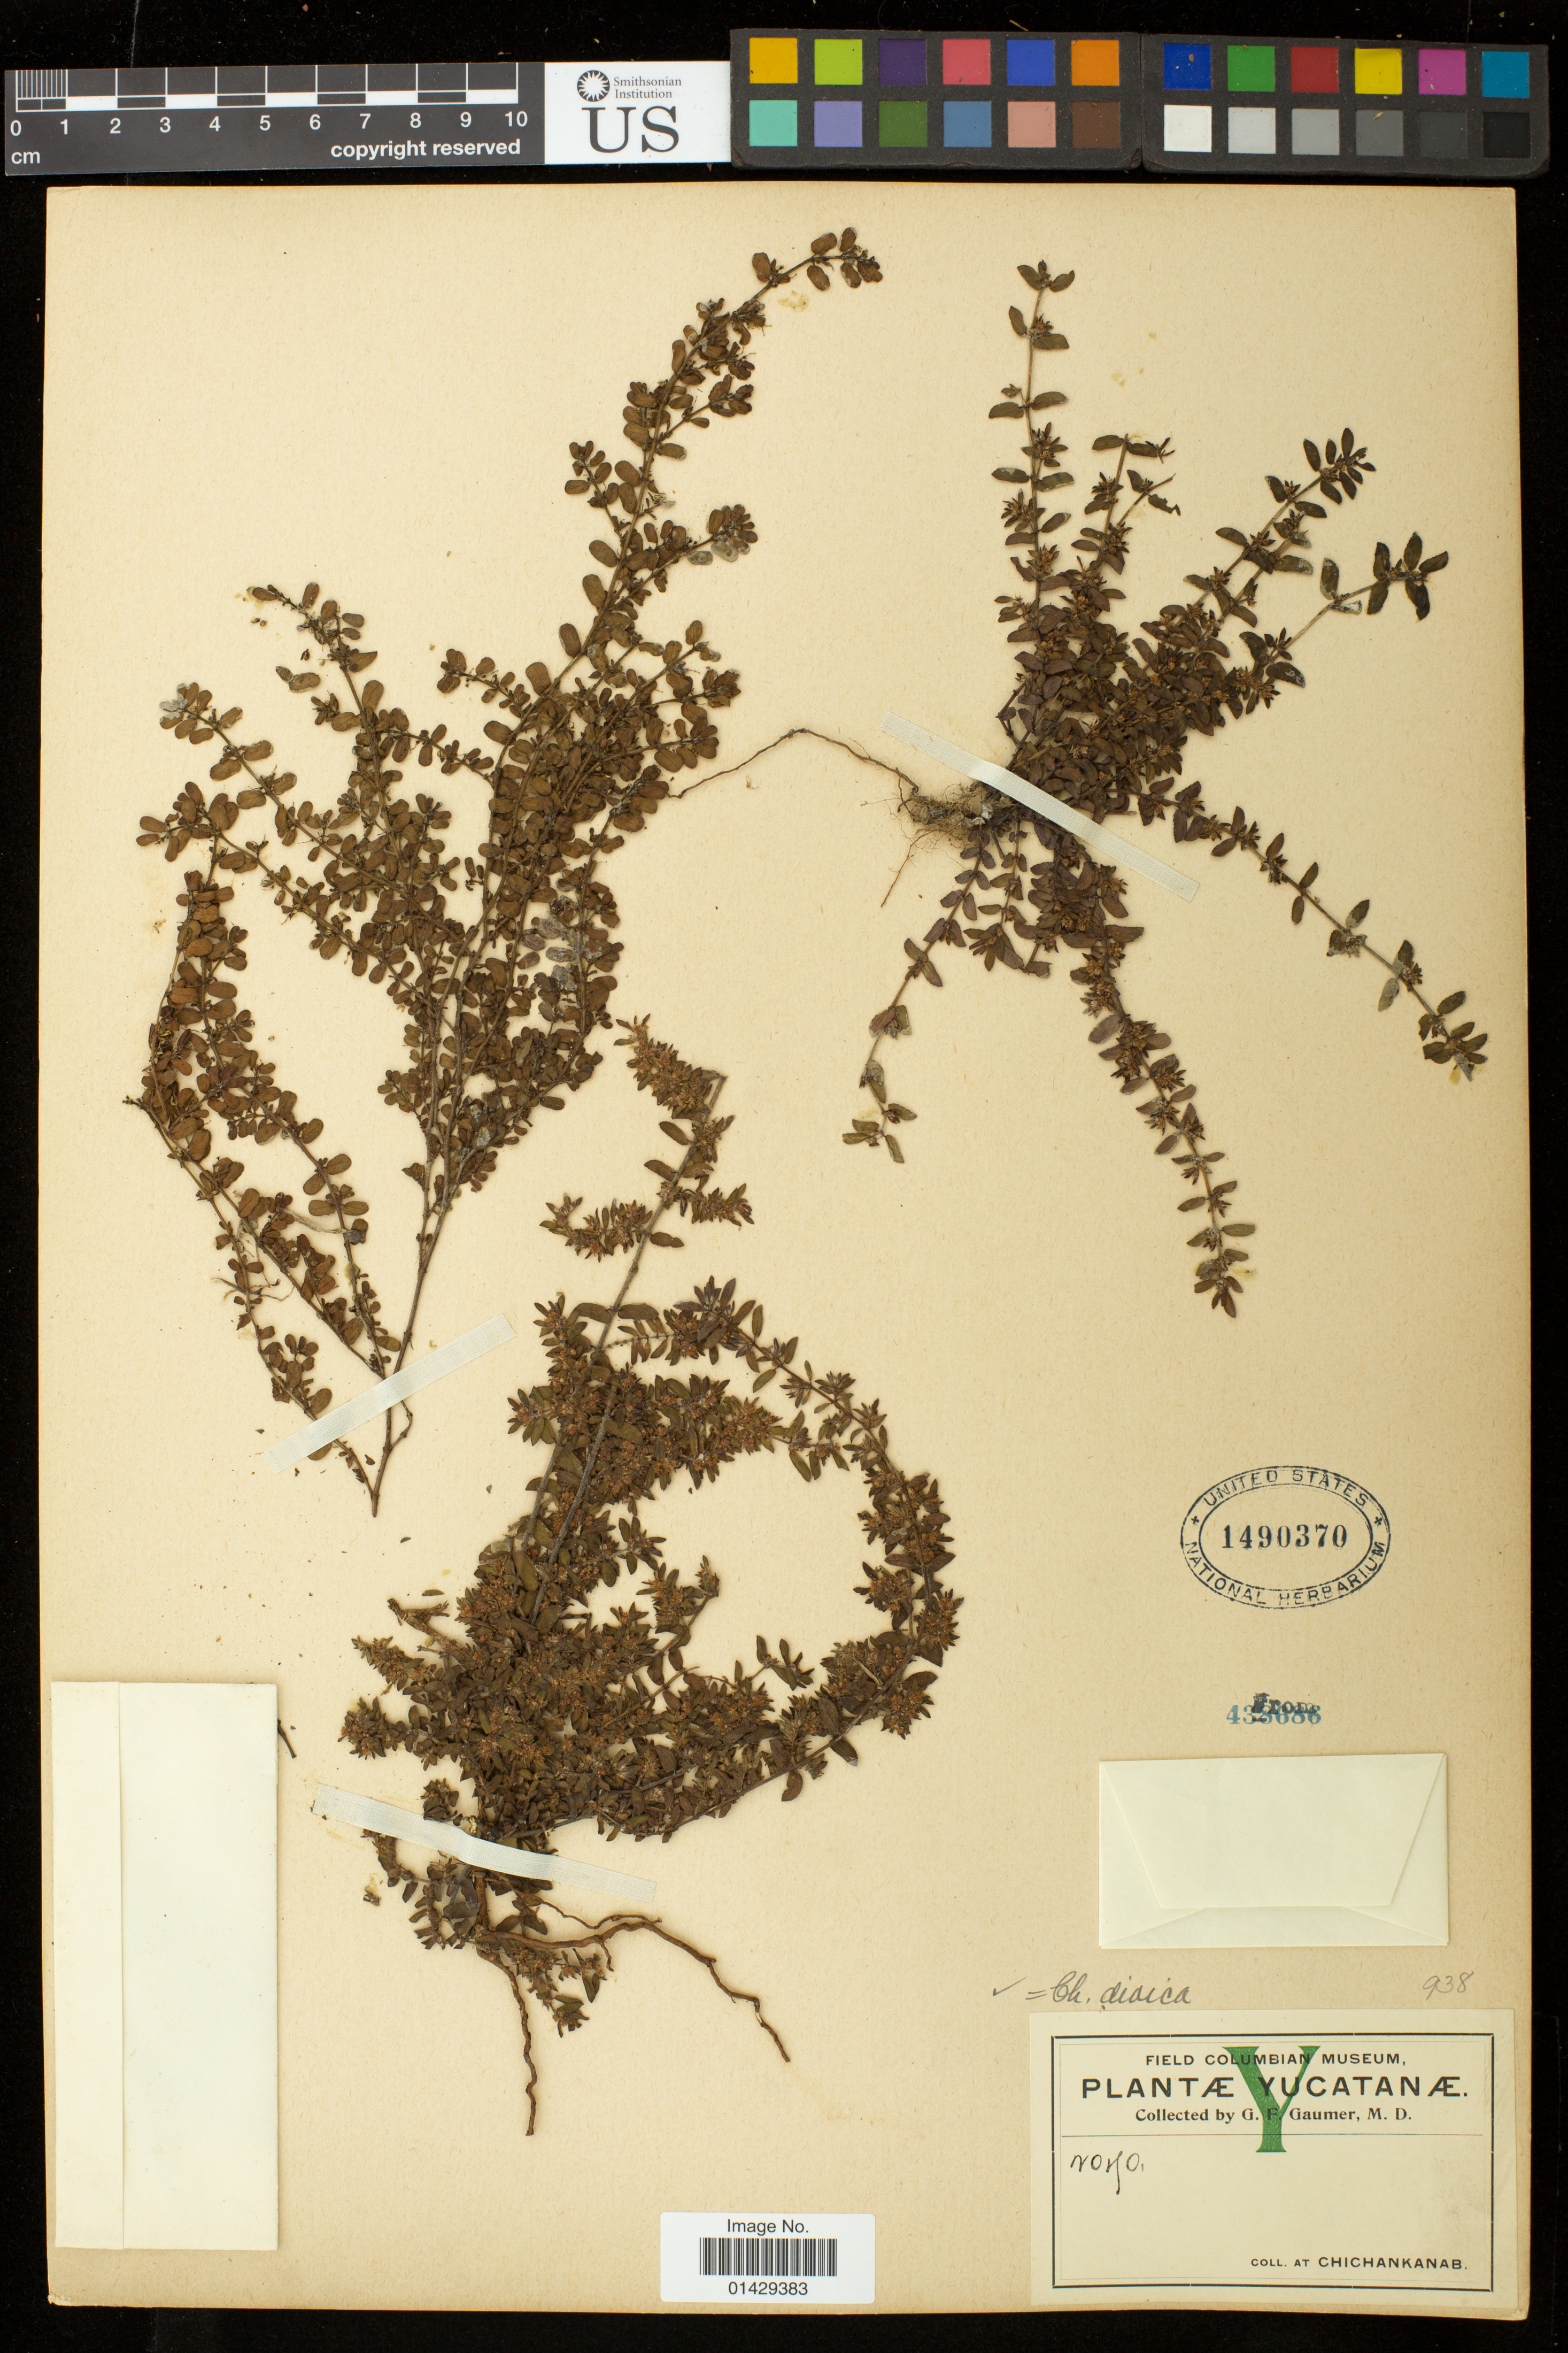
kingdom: Plantae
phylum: Tracheophyta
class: Magnoliopsida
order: Malpighiales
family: Euphorbiaceae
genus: Euphorbia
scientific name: Euphorbia dioeca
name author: Kunth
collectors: G. F. Gaumer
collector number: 2070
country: Mexico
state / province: Yucatán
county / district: Quintana Roo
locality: Chichankanab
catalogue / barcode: US 1490370